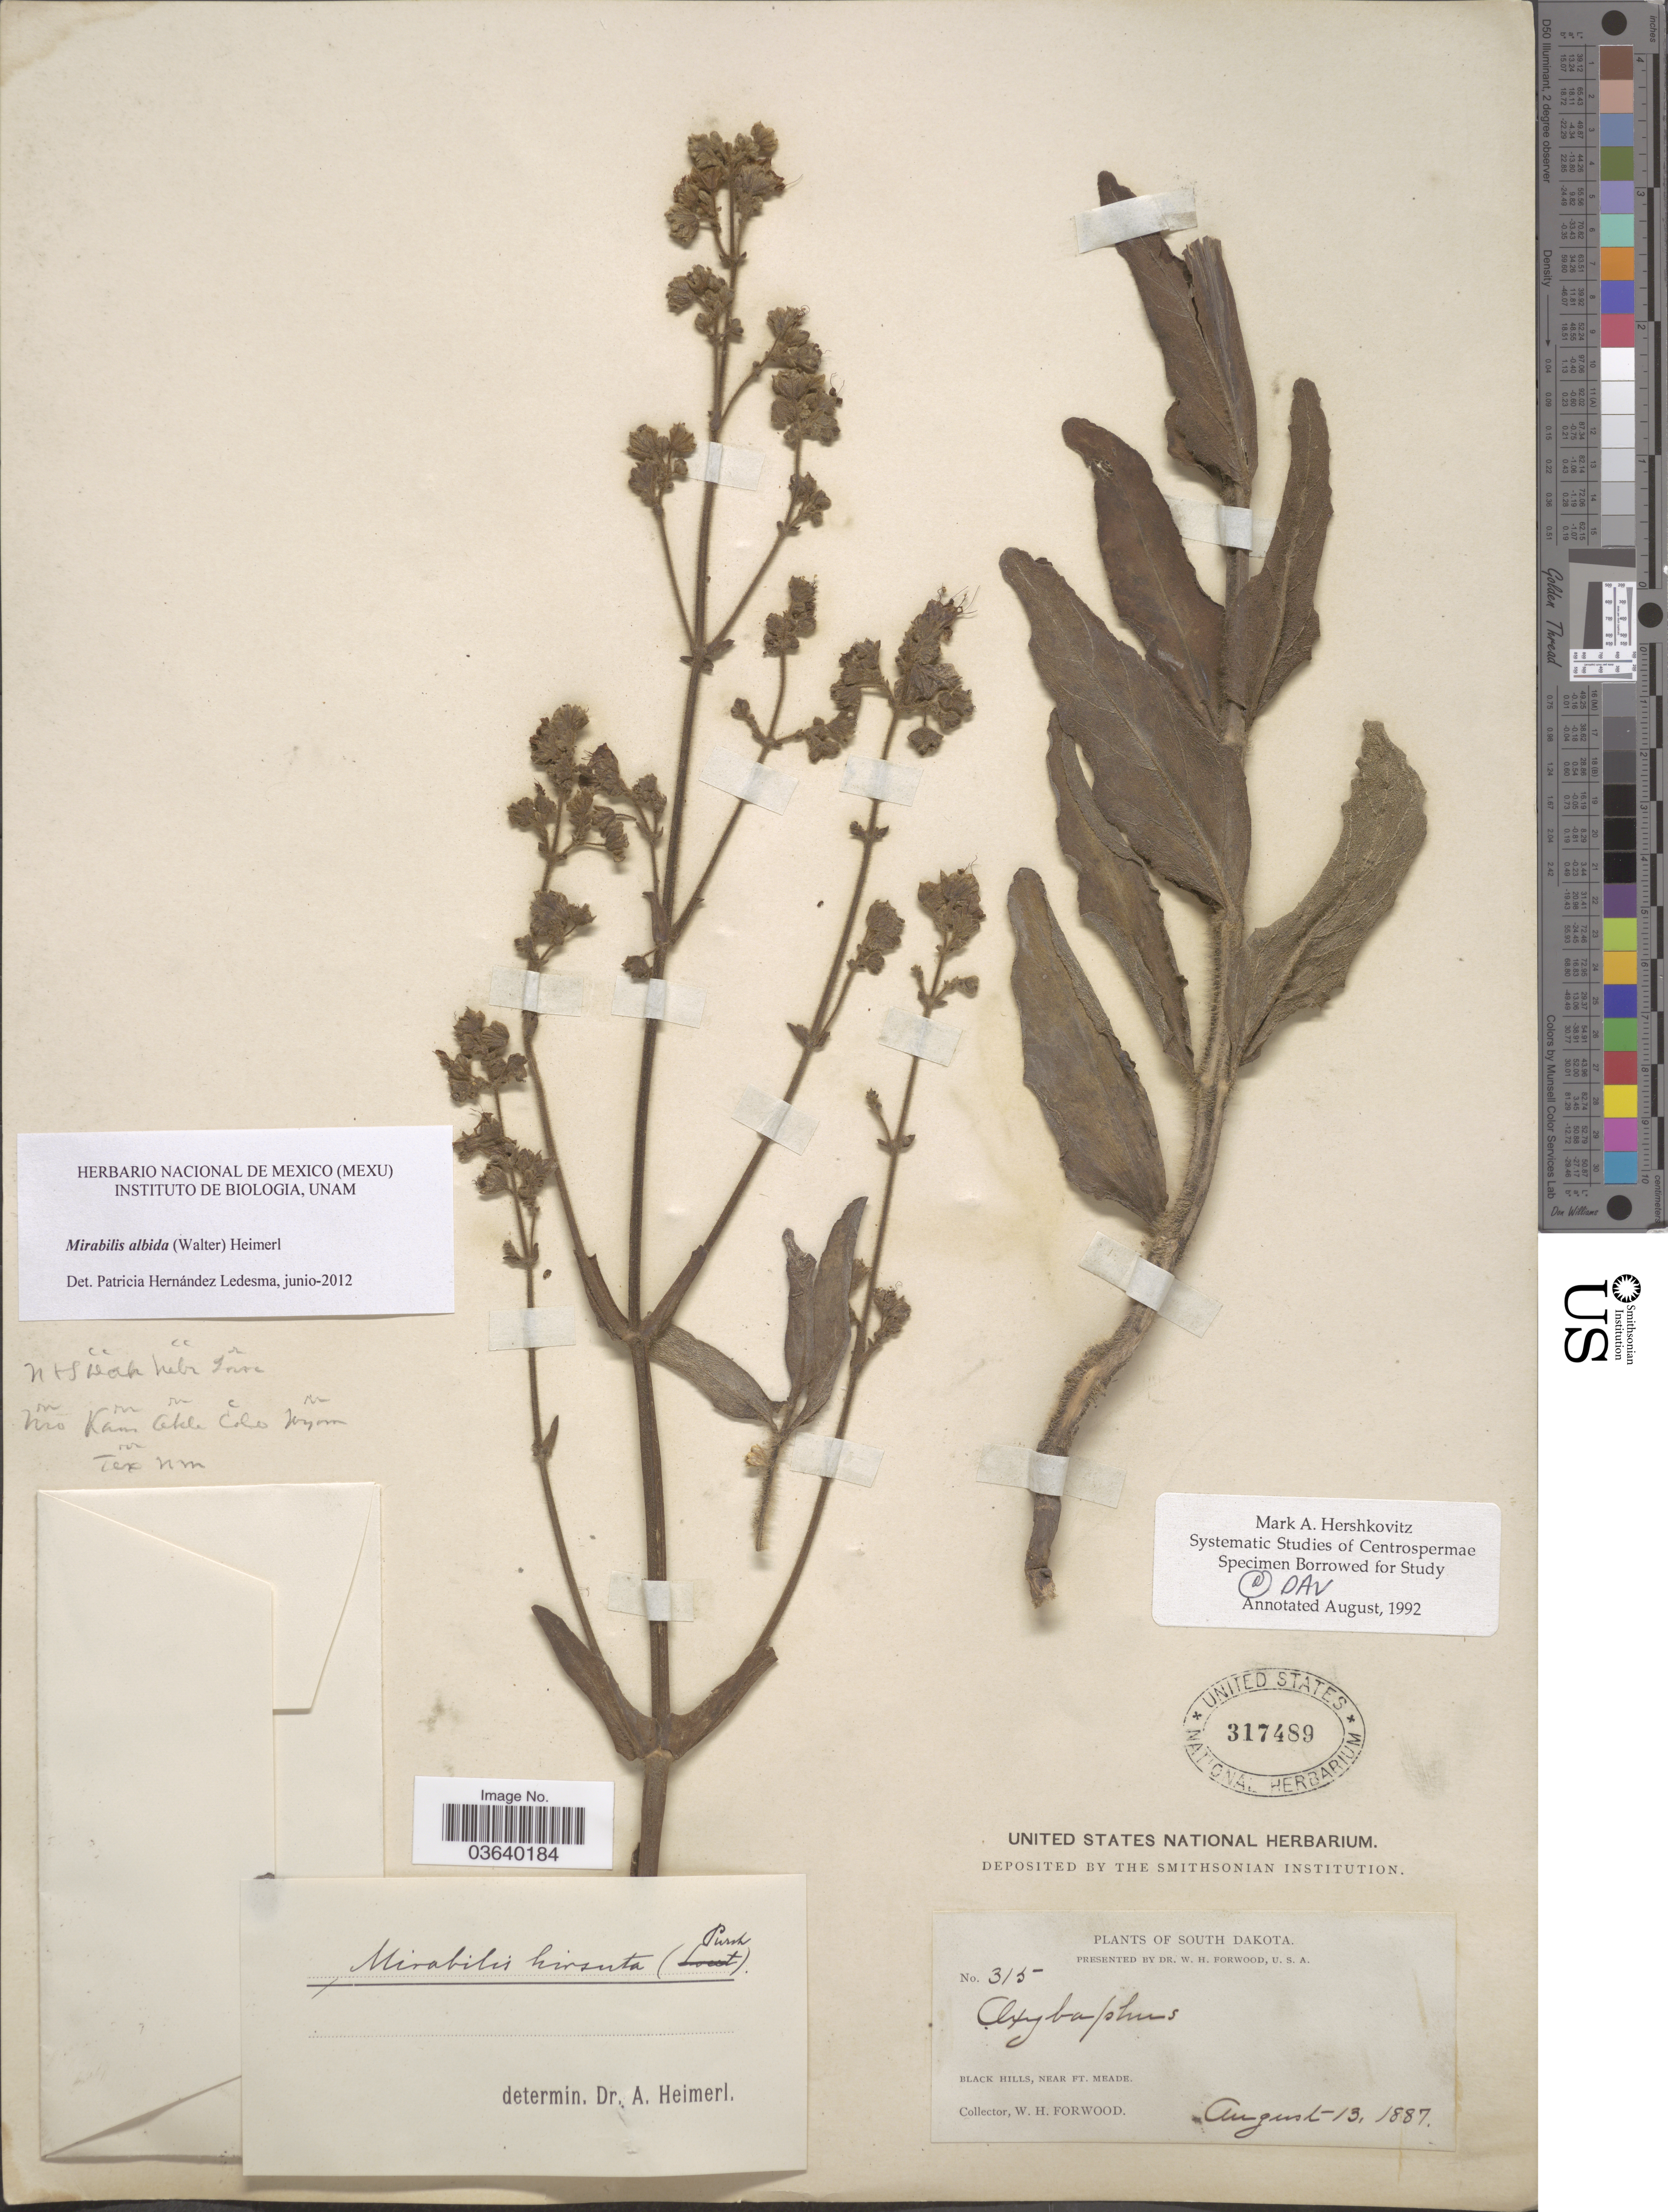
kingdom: Plantae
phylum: Tracheophyta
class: Magnoliopsida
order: Caryophyllales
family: Nyctaginaceae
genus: Mirabilis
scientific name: Mirabilis albida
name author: (Walter) Heimerl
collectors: W. Forwood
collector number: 315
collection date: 1887-08-13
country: United States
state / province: South Dakota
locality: Black Hills, near Ft. Meade.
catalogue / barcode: US 317489